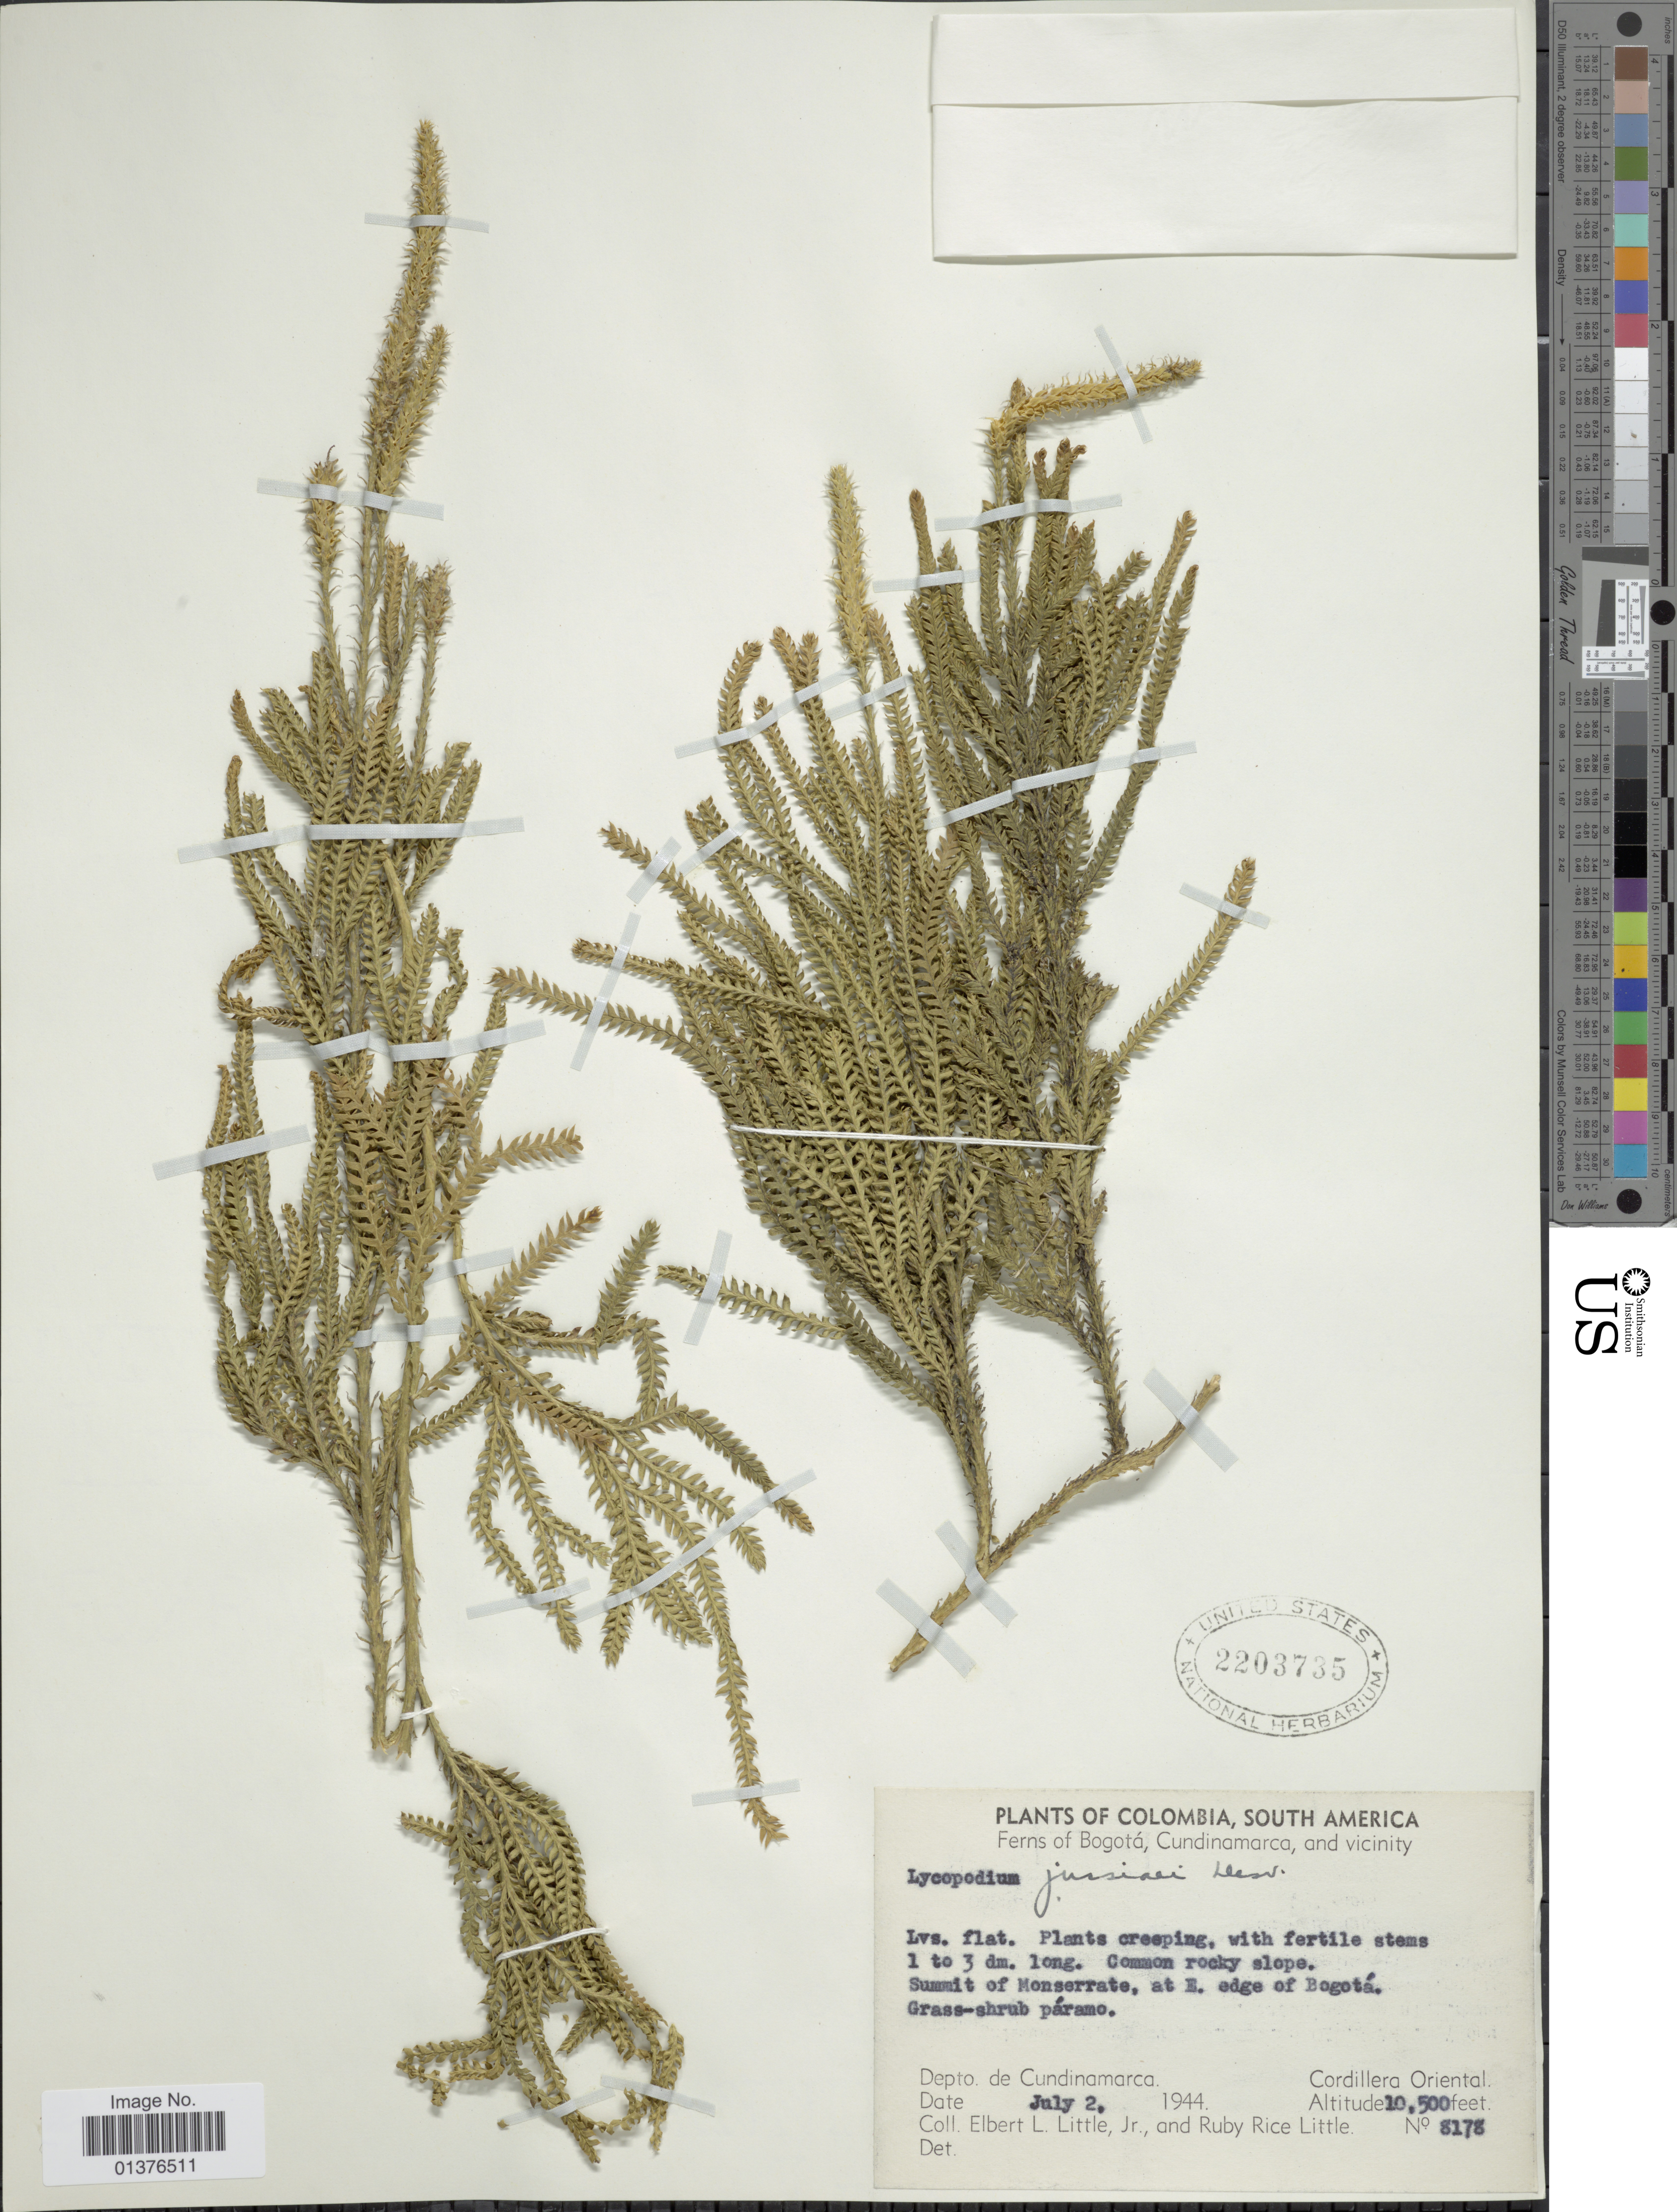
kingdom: Plantae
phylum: Tracheophyta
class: Lycopodiopsida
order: Lycopodiales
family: Lycopodiaceae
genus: Diphasium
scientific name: Diphasium jussiaei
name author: (Desv.) C. Presl ex Rothm.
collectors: E. L. Little & R. R. Little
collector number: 8178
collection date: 1944-07-02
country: Colombia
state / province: Cundinamarca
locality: Summit of Monserrate, at E edge of Bogotá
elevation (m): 3200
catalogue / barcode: US 2203735